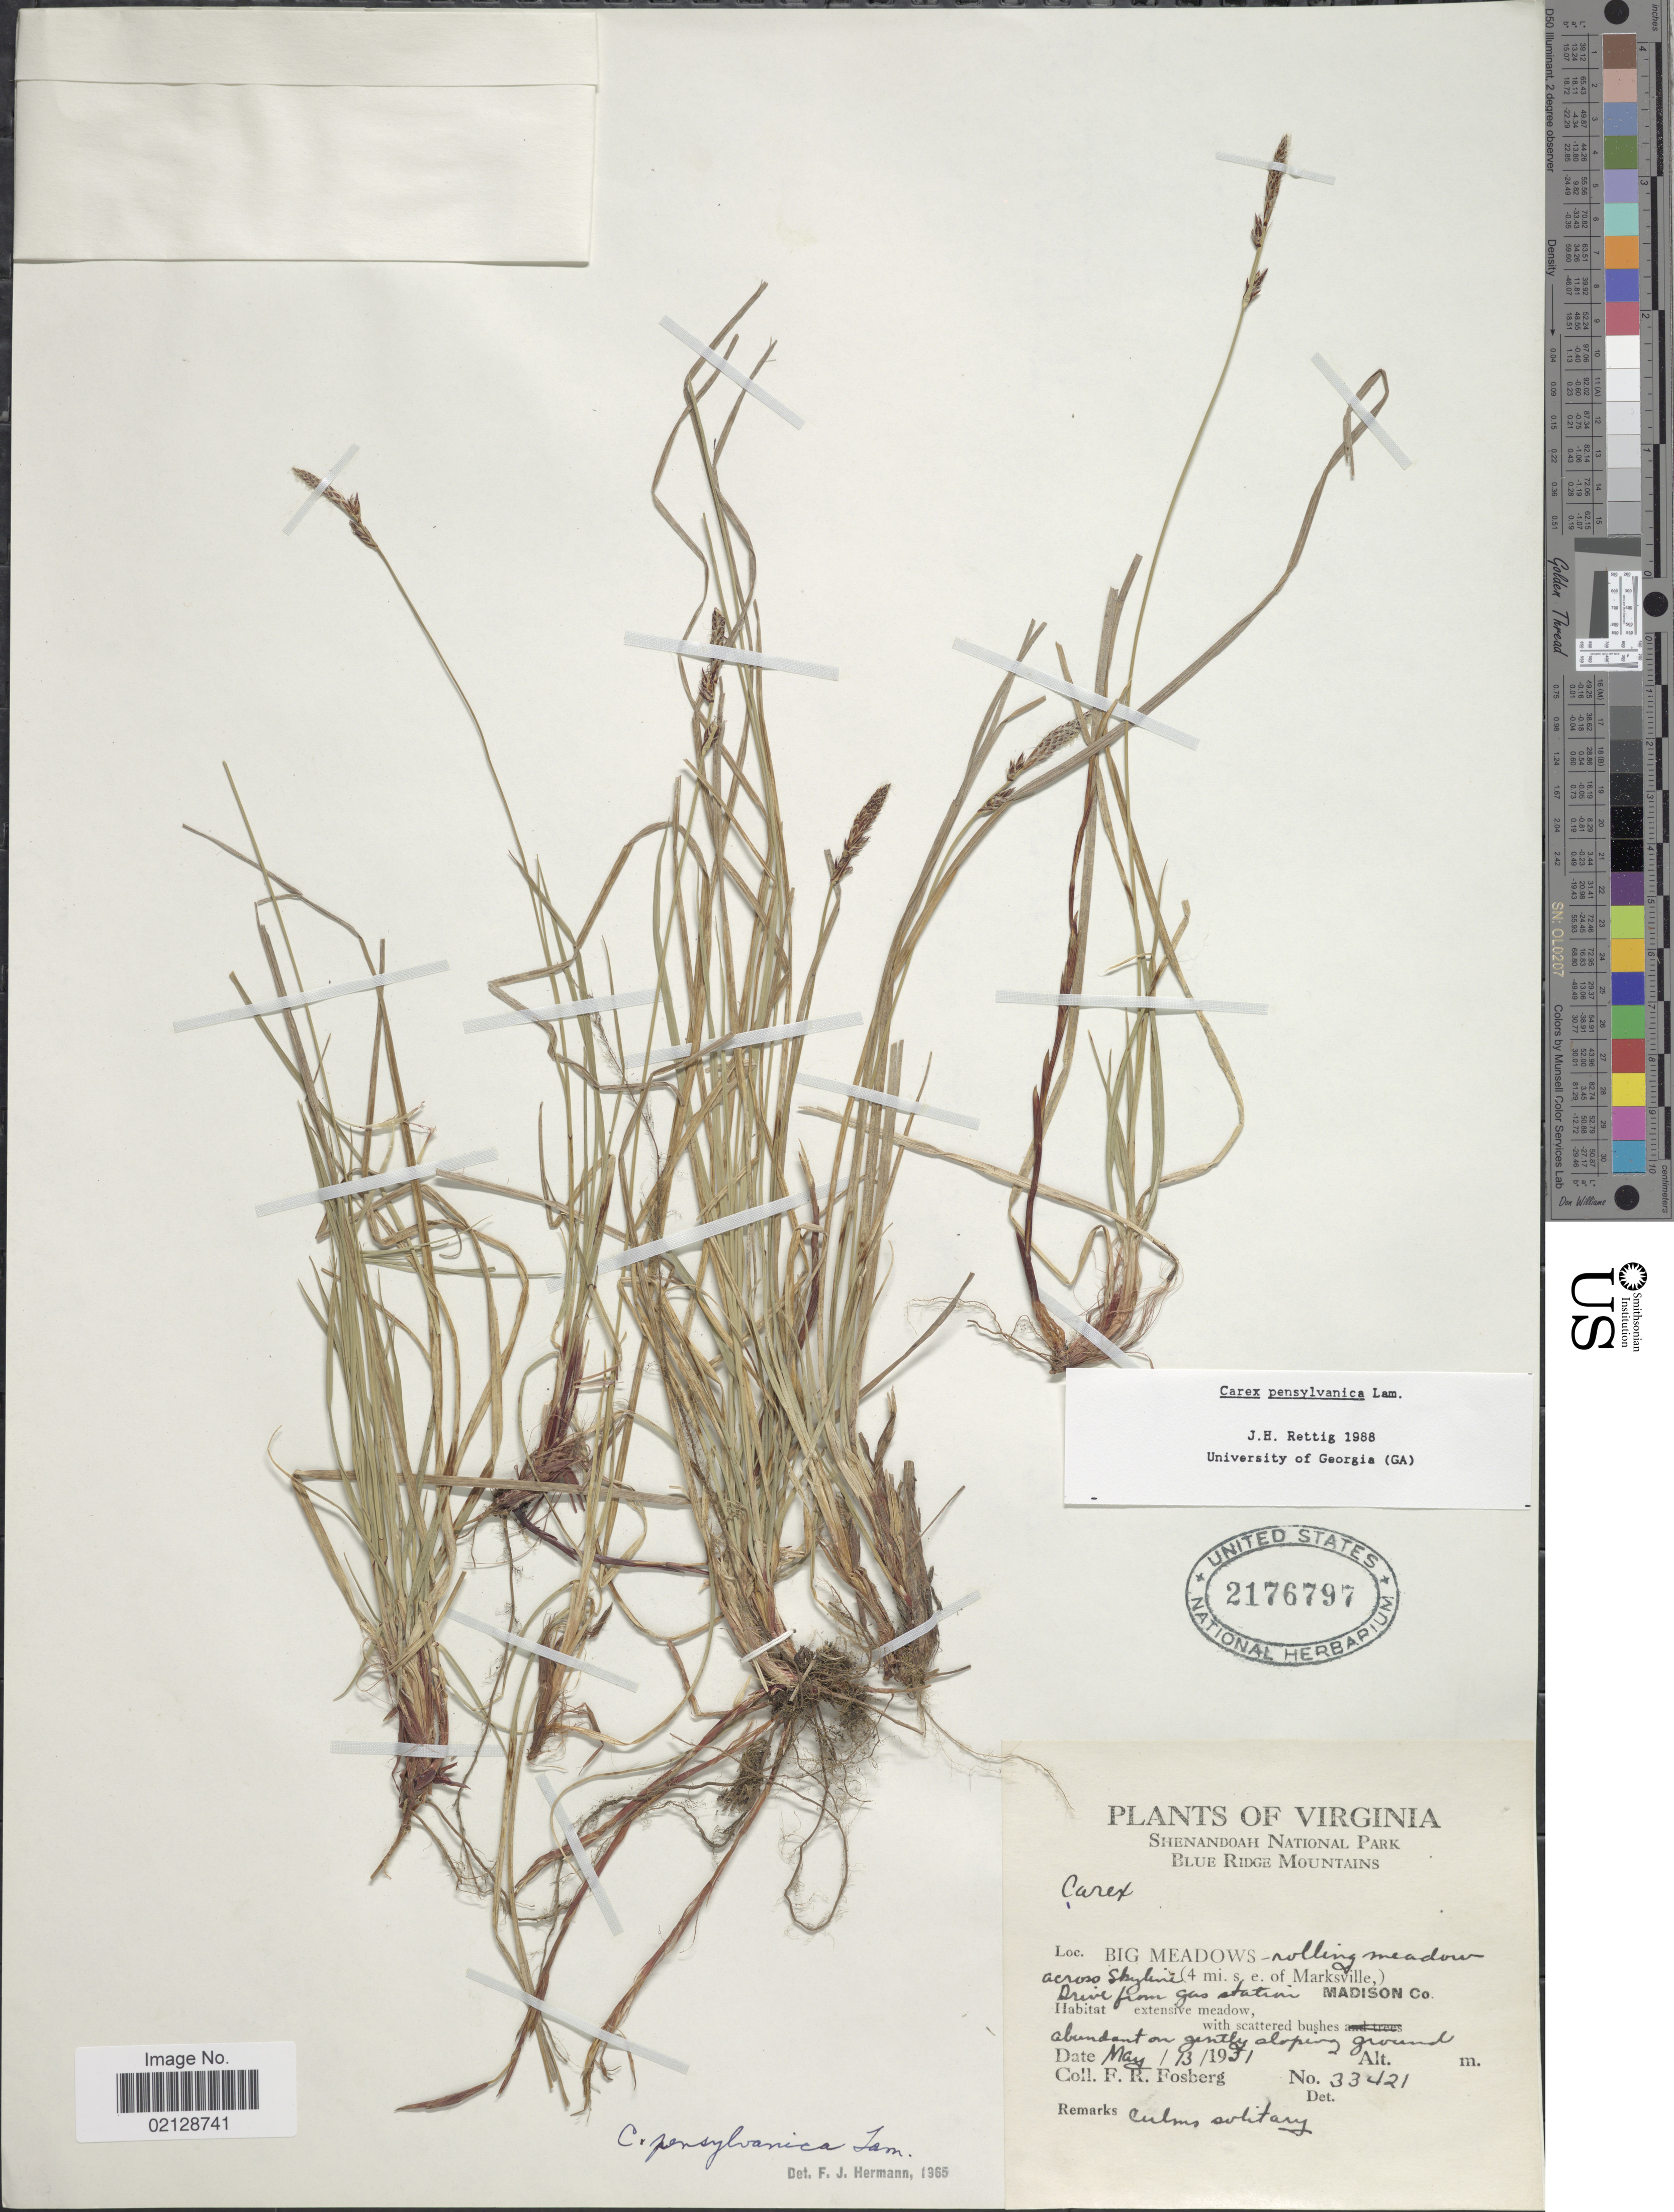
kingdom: Plantae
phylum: Tracheophyta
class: Liliopsida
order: Poales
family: Cyperaceae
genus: Carex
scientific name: Carex pensylvanica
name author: Lam.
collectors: F. R. Fosberg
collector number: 33421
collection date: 1951-05-13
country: United States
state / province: Virginia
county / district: Madison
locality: Shenandoah National Park, Blue Ridge Mountains, Big Meadows, acroso Skyline (4 mi. s.e. of Marksville)Drive from gas station, Madison Co.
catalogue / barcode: US 2176797